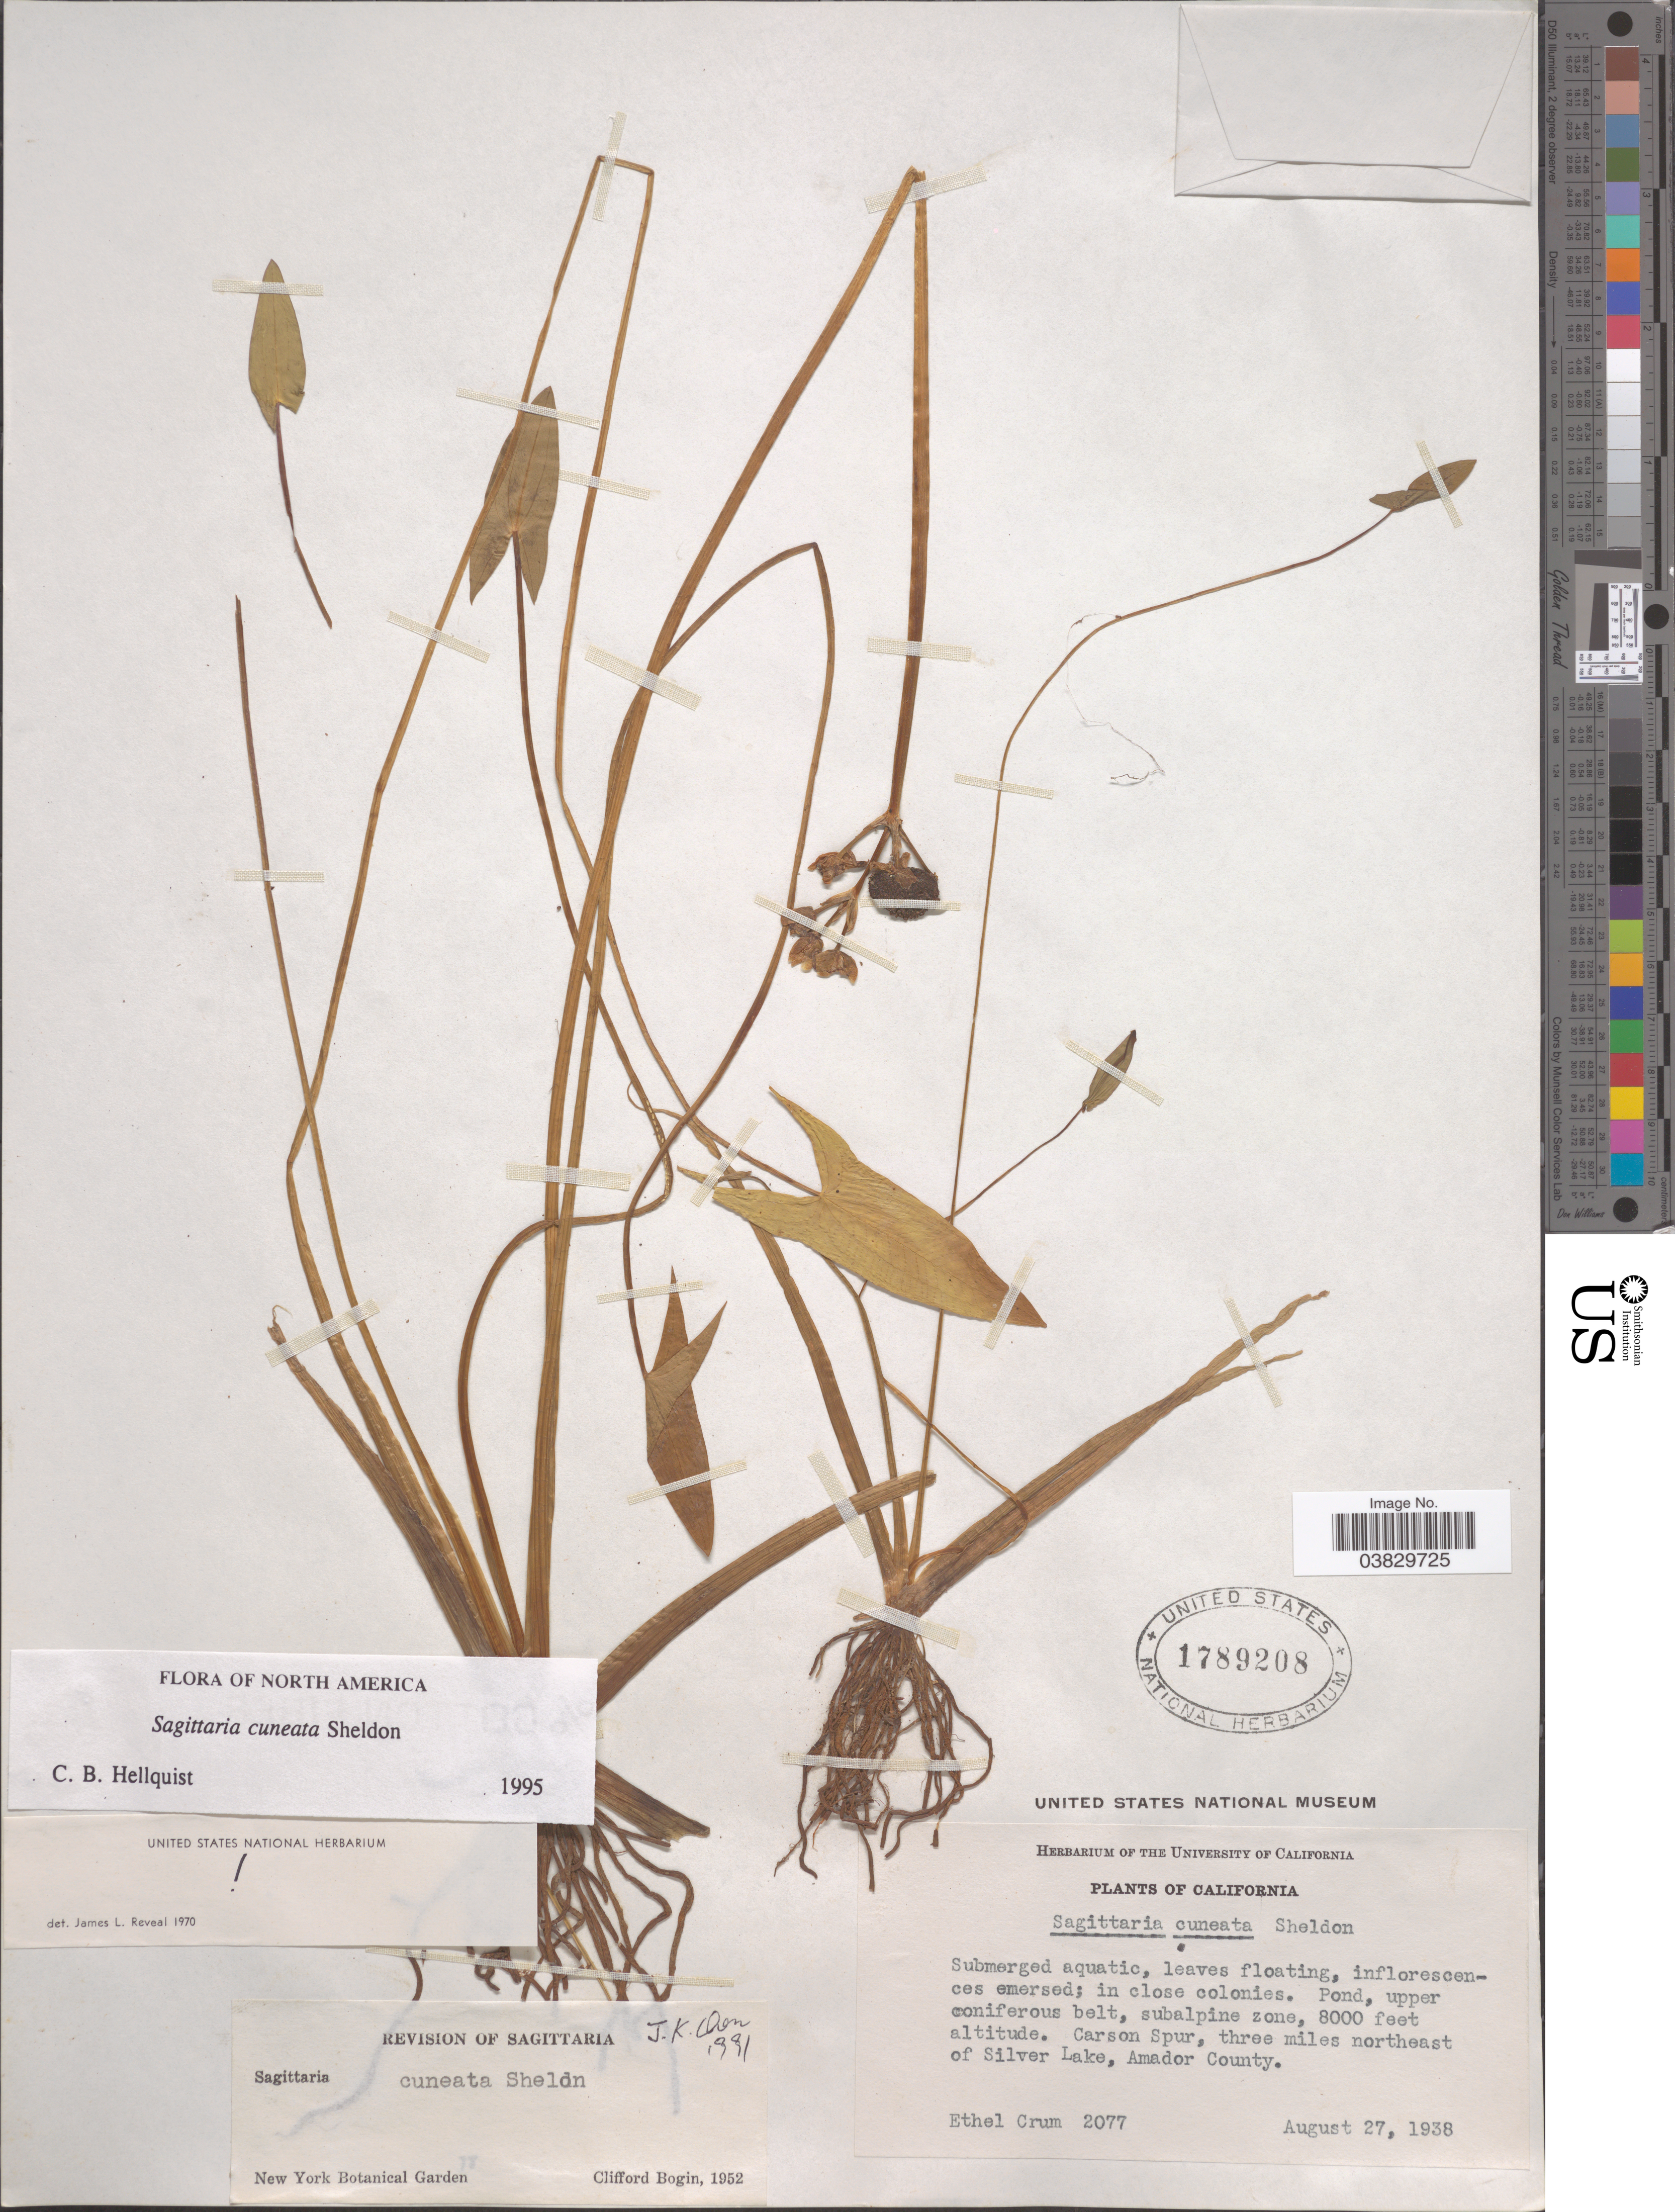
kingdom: Plantae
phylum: Tracheophyta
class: Liliopsida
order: Alismatales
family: Alismataceae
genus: Sagittaria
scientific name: Sagittaria cuneata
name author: E. Sheld.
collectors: E. K. Crum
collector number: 2077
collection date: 1938-08-27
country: United States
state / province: California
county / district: Amador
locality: Carson Spur, three miles northeast of Silver Lake, Amador county.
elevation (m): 2438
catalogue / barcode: US 1789208